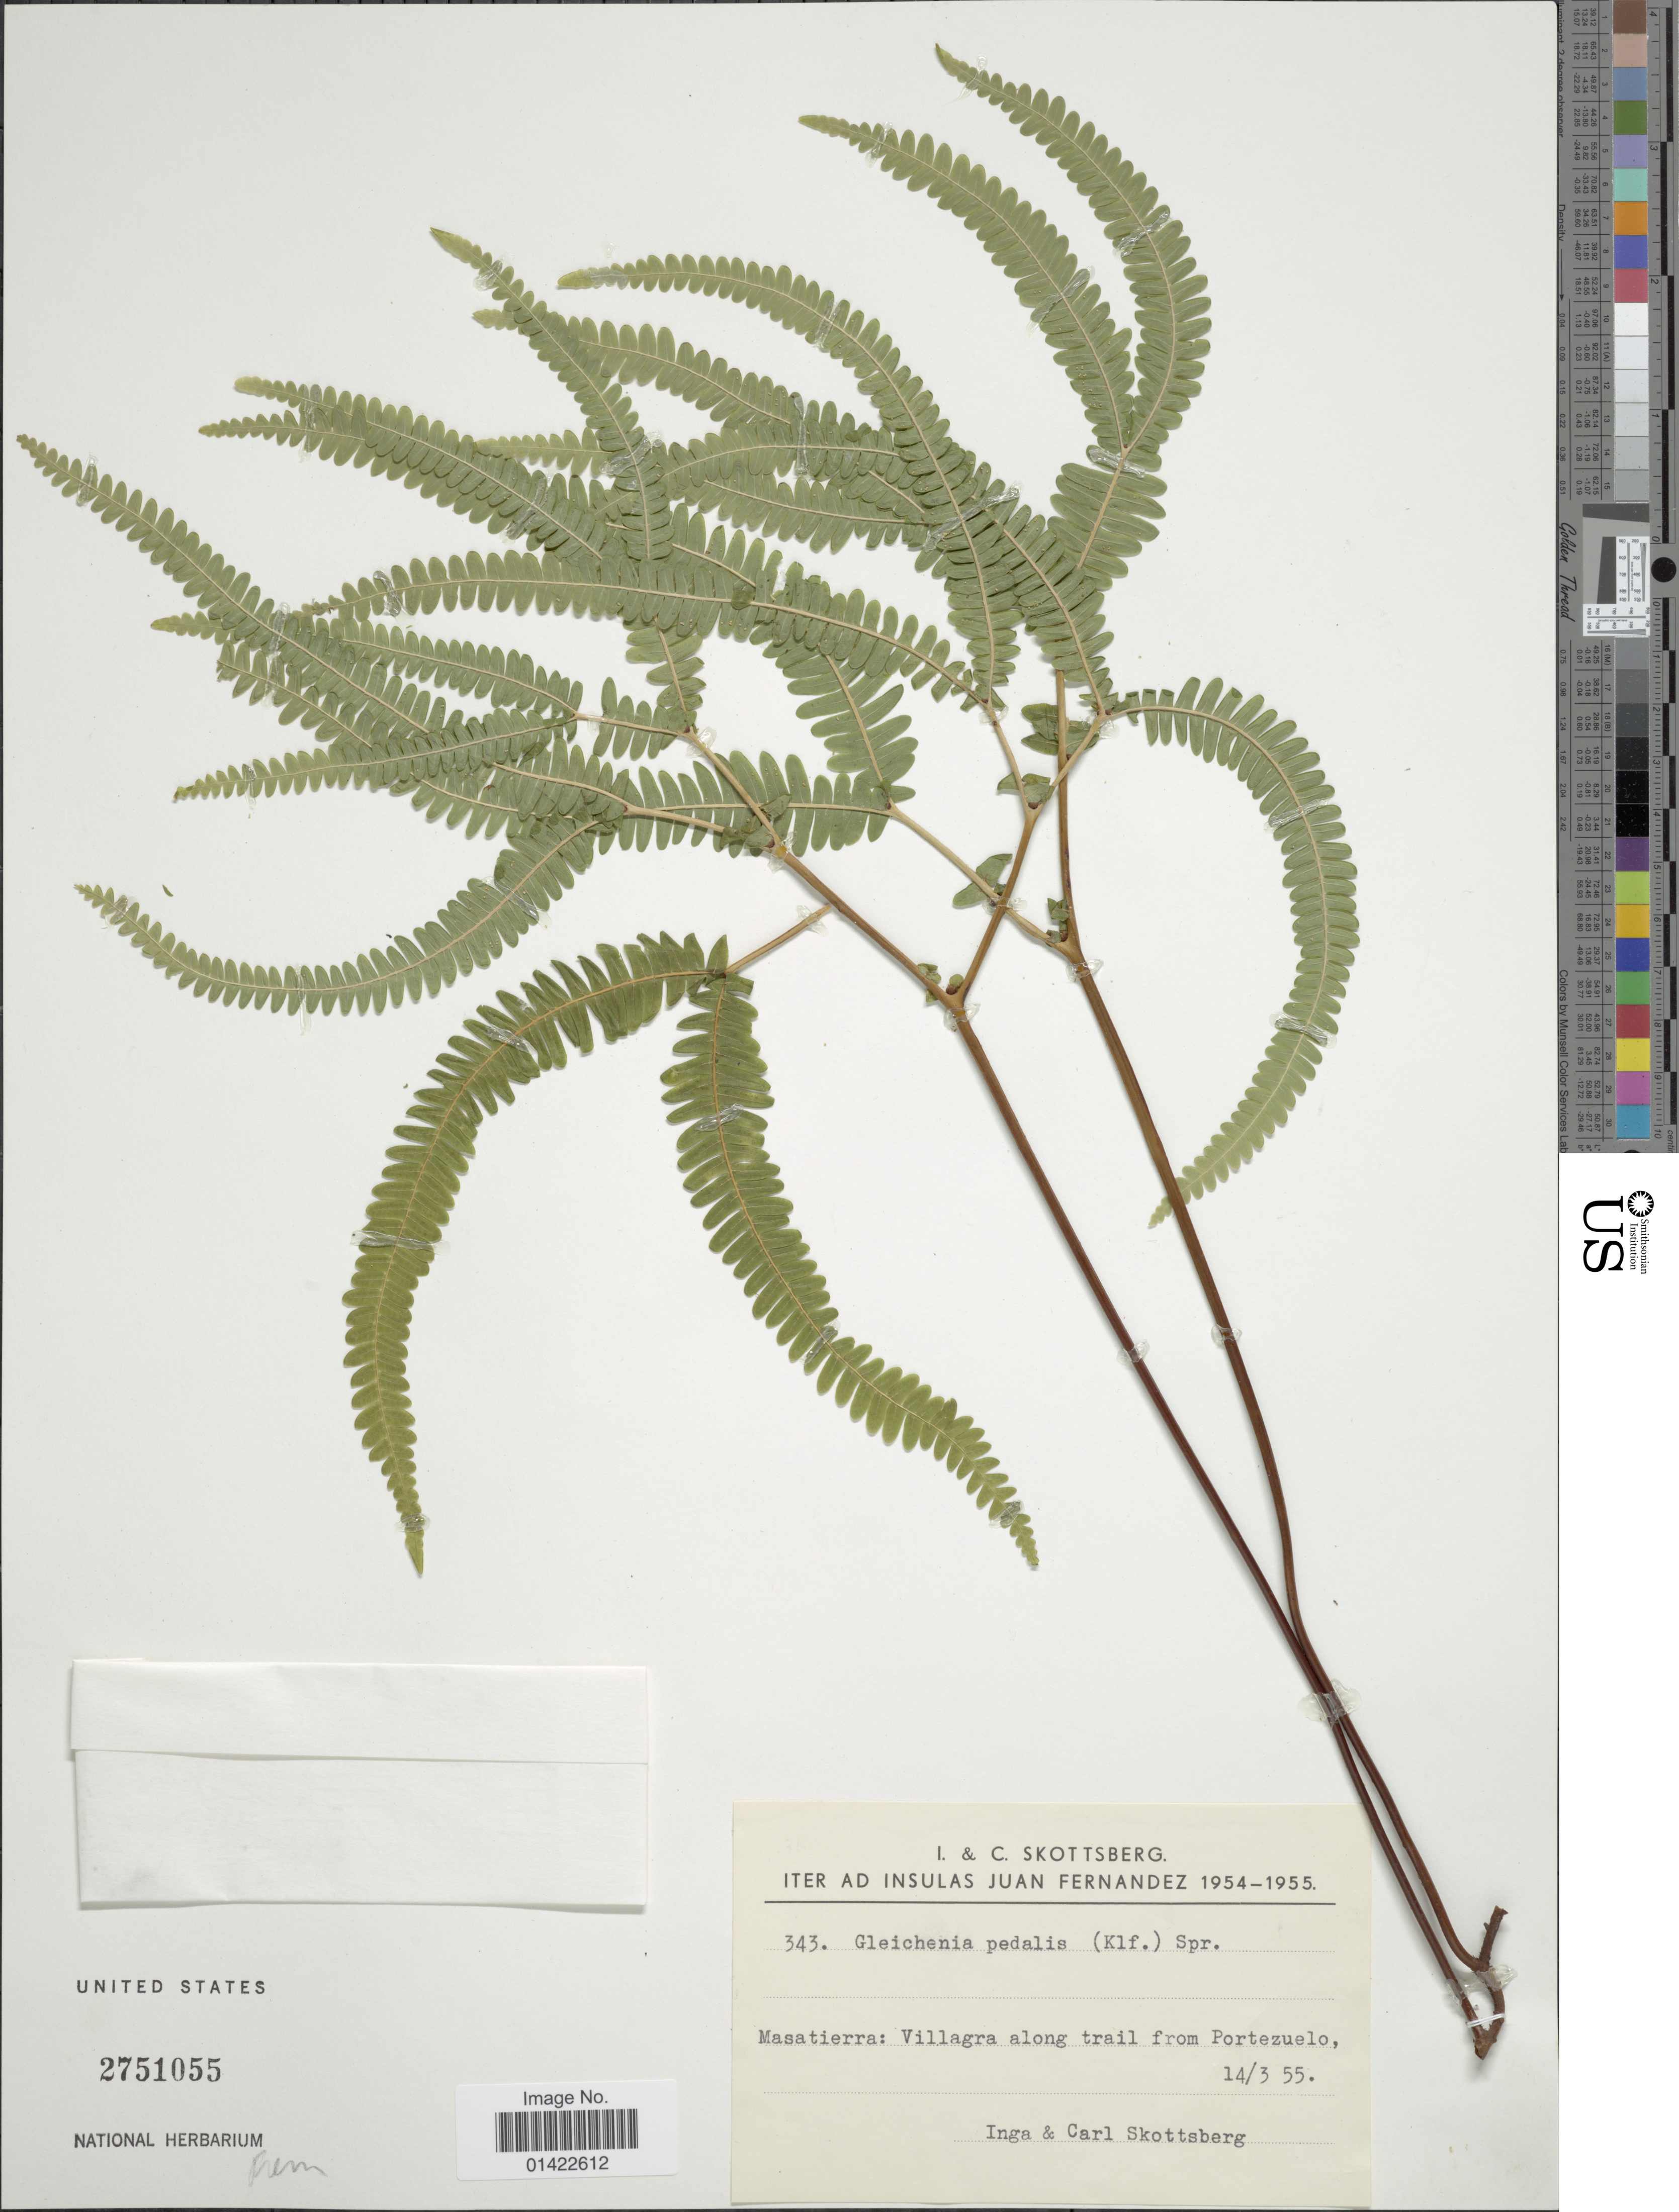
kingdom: Plantae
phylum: Tracheophyta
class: Polypodiopsida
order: Gleicheniales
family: Gleicheniaceae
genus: Sticherus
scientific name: Sticherus squamulosus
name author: (Desv.) Nakai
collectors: I. Skottsberg & C. Skottsberg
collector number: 343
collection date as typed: Transcribed d/m/y: 14/3/55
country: Chile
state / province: Valparaíso (V)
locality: Juan Fernandez Islands. Masatierra: villagra along trail from Portezuelo.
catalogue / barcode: US 2751055